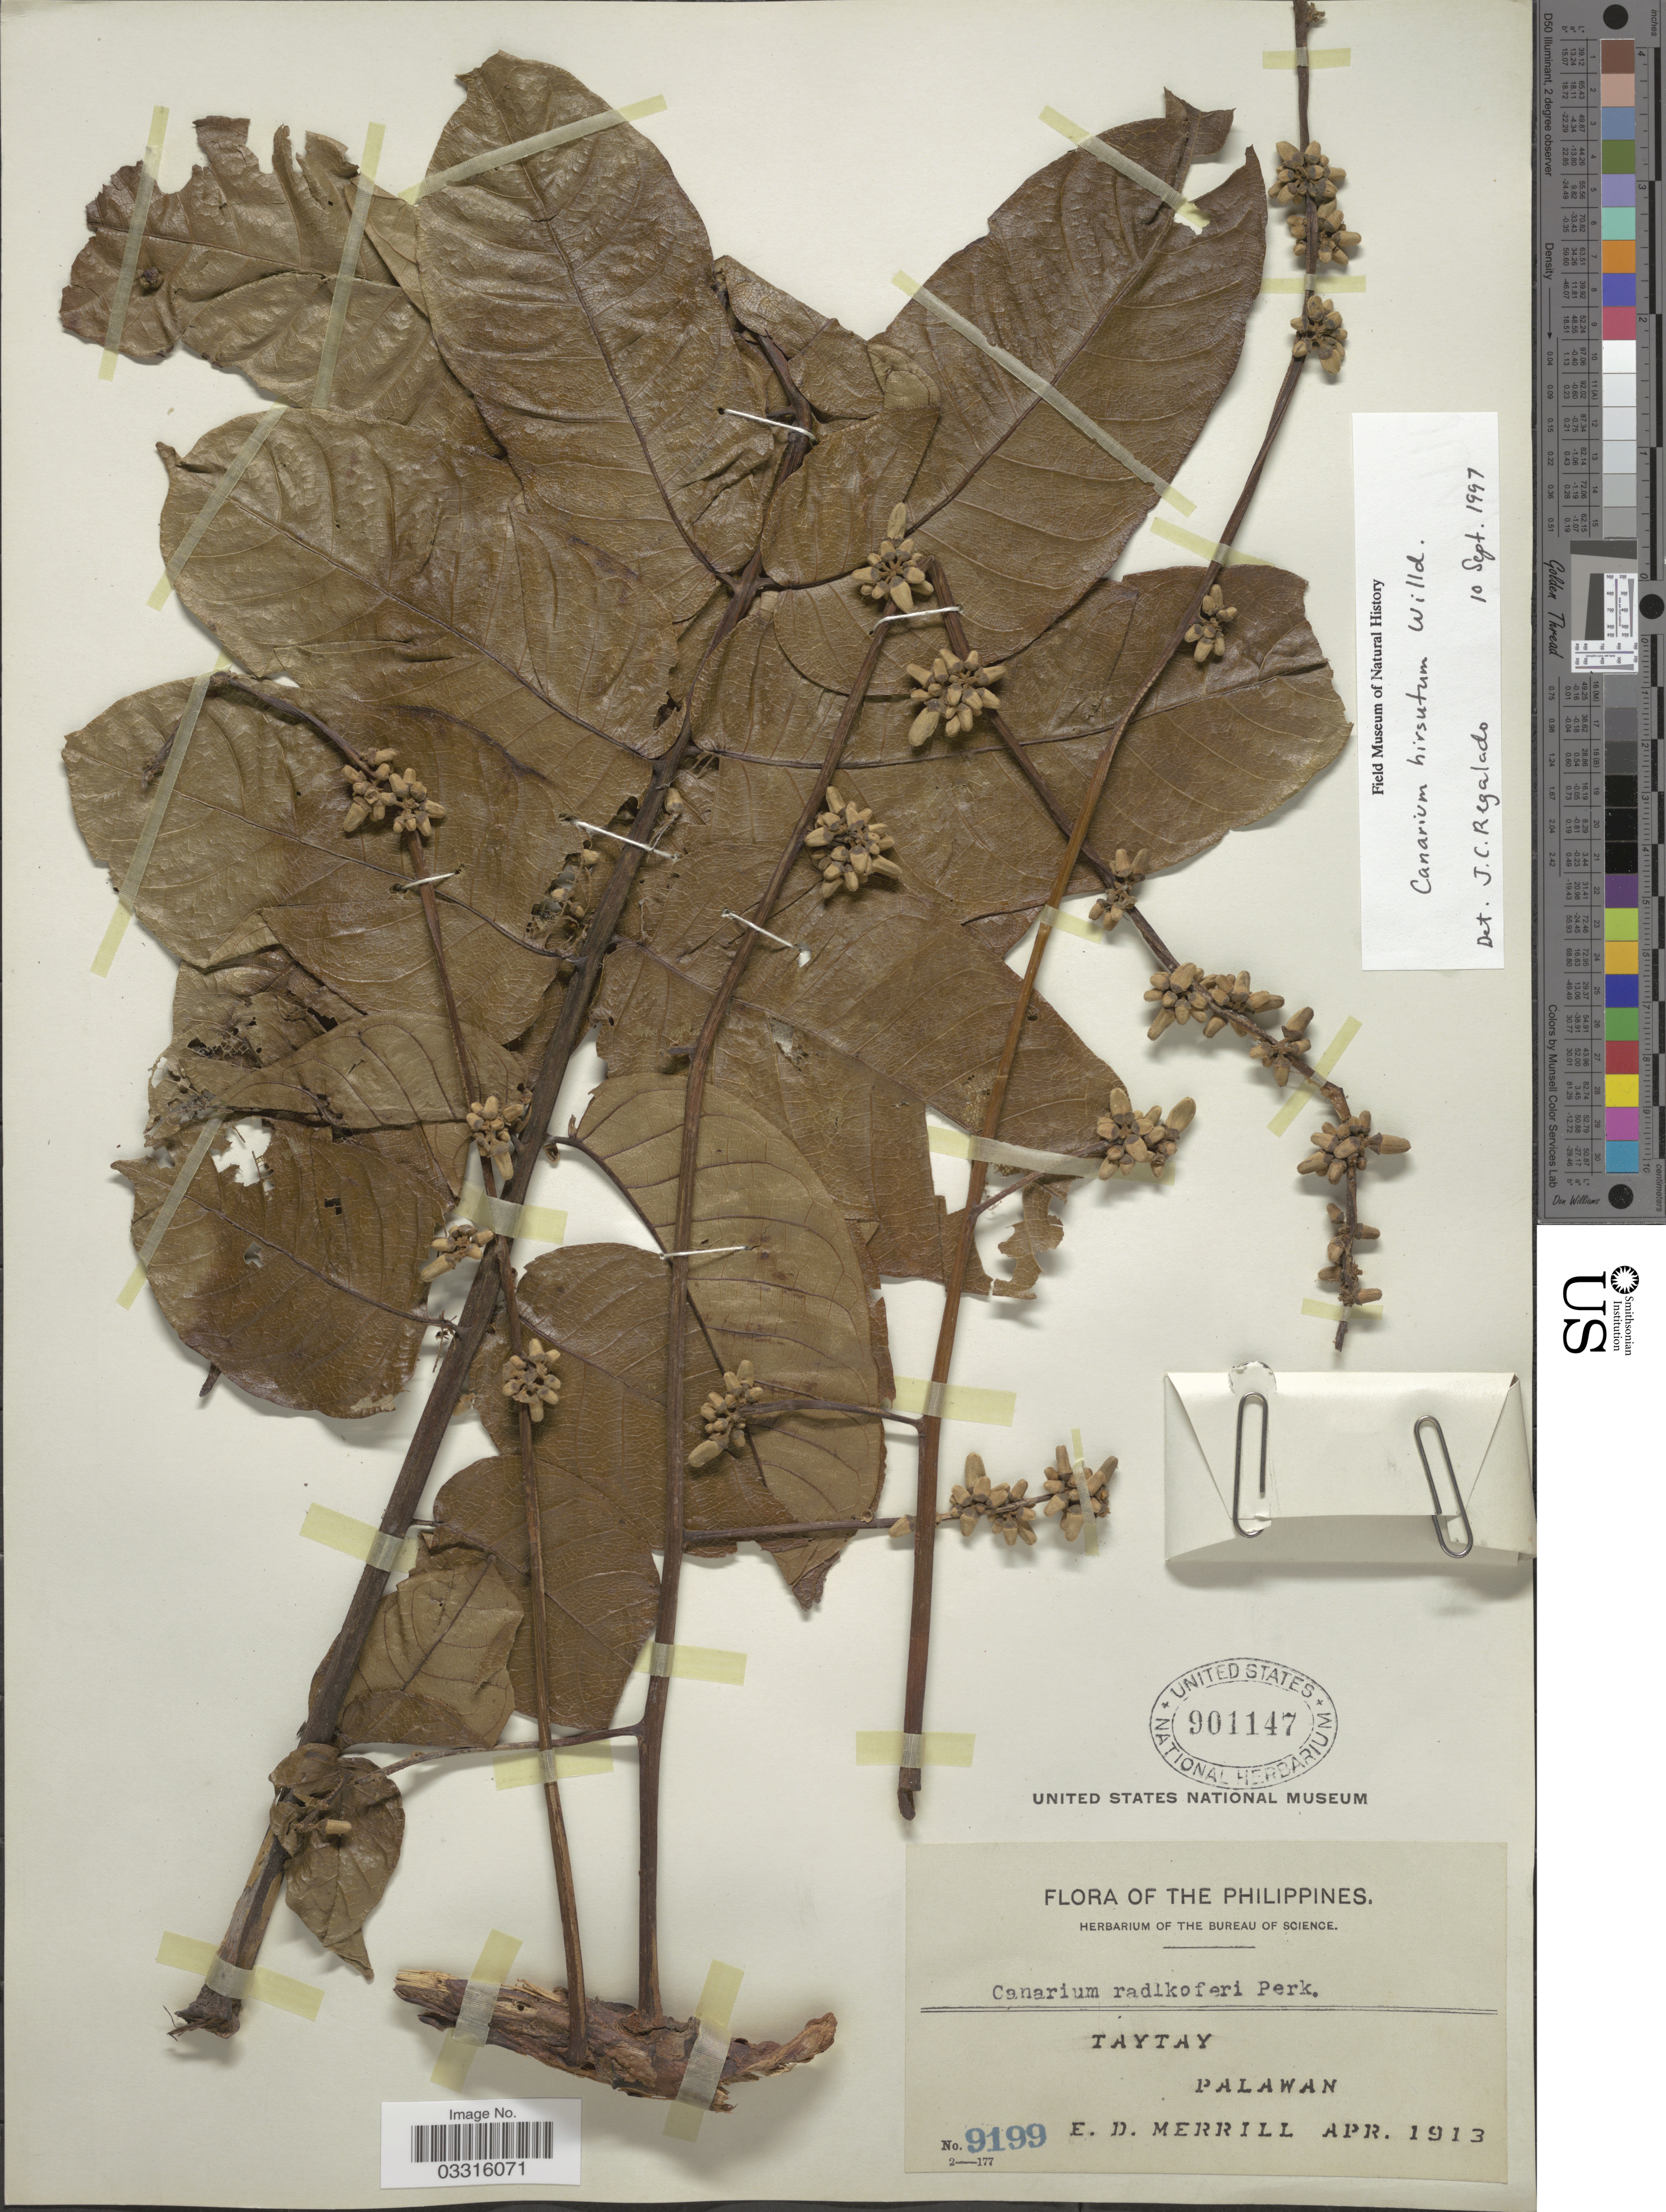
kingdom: Plantae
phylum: Tracheophyta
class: Magnoliopsida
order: Sapindales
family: Burseraceae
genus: Canarium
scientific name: Canarium hirsutum var. hirsutum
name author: Willd.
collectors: E. D. Merrill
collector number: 9199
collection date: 1913-04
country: Philippines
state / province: Mimaropa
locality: Taytay, Palawan.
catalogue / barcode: US 901147